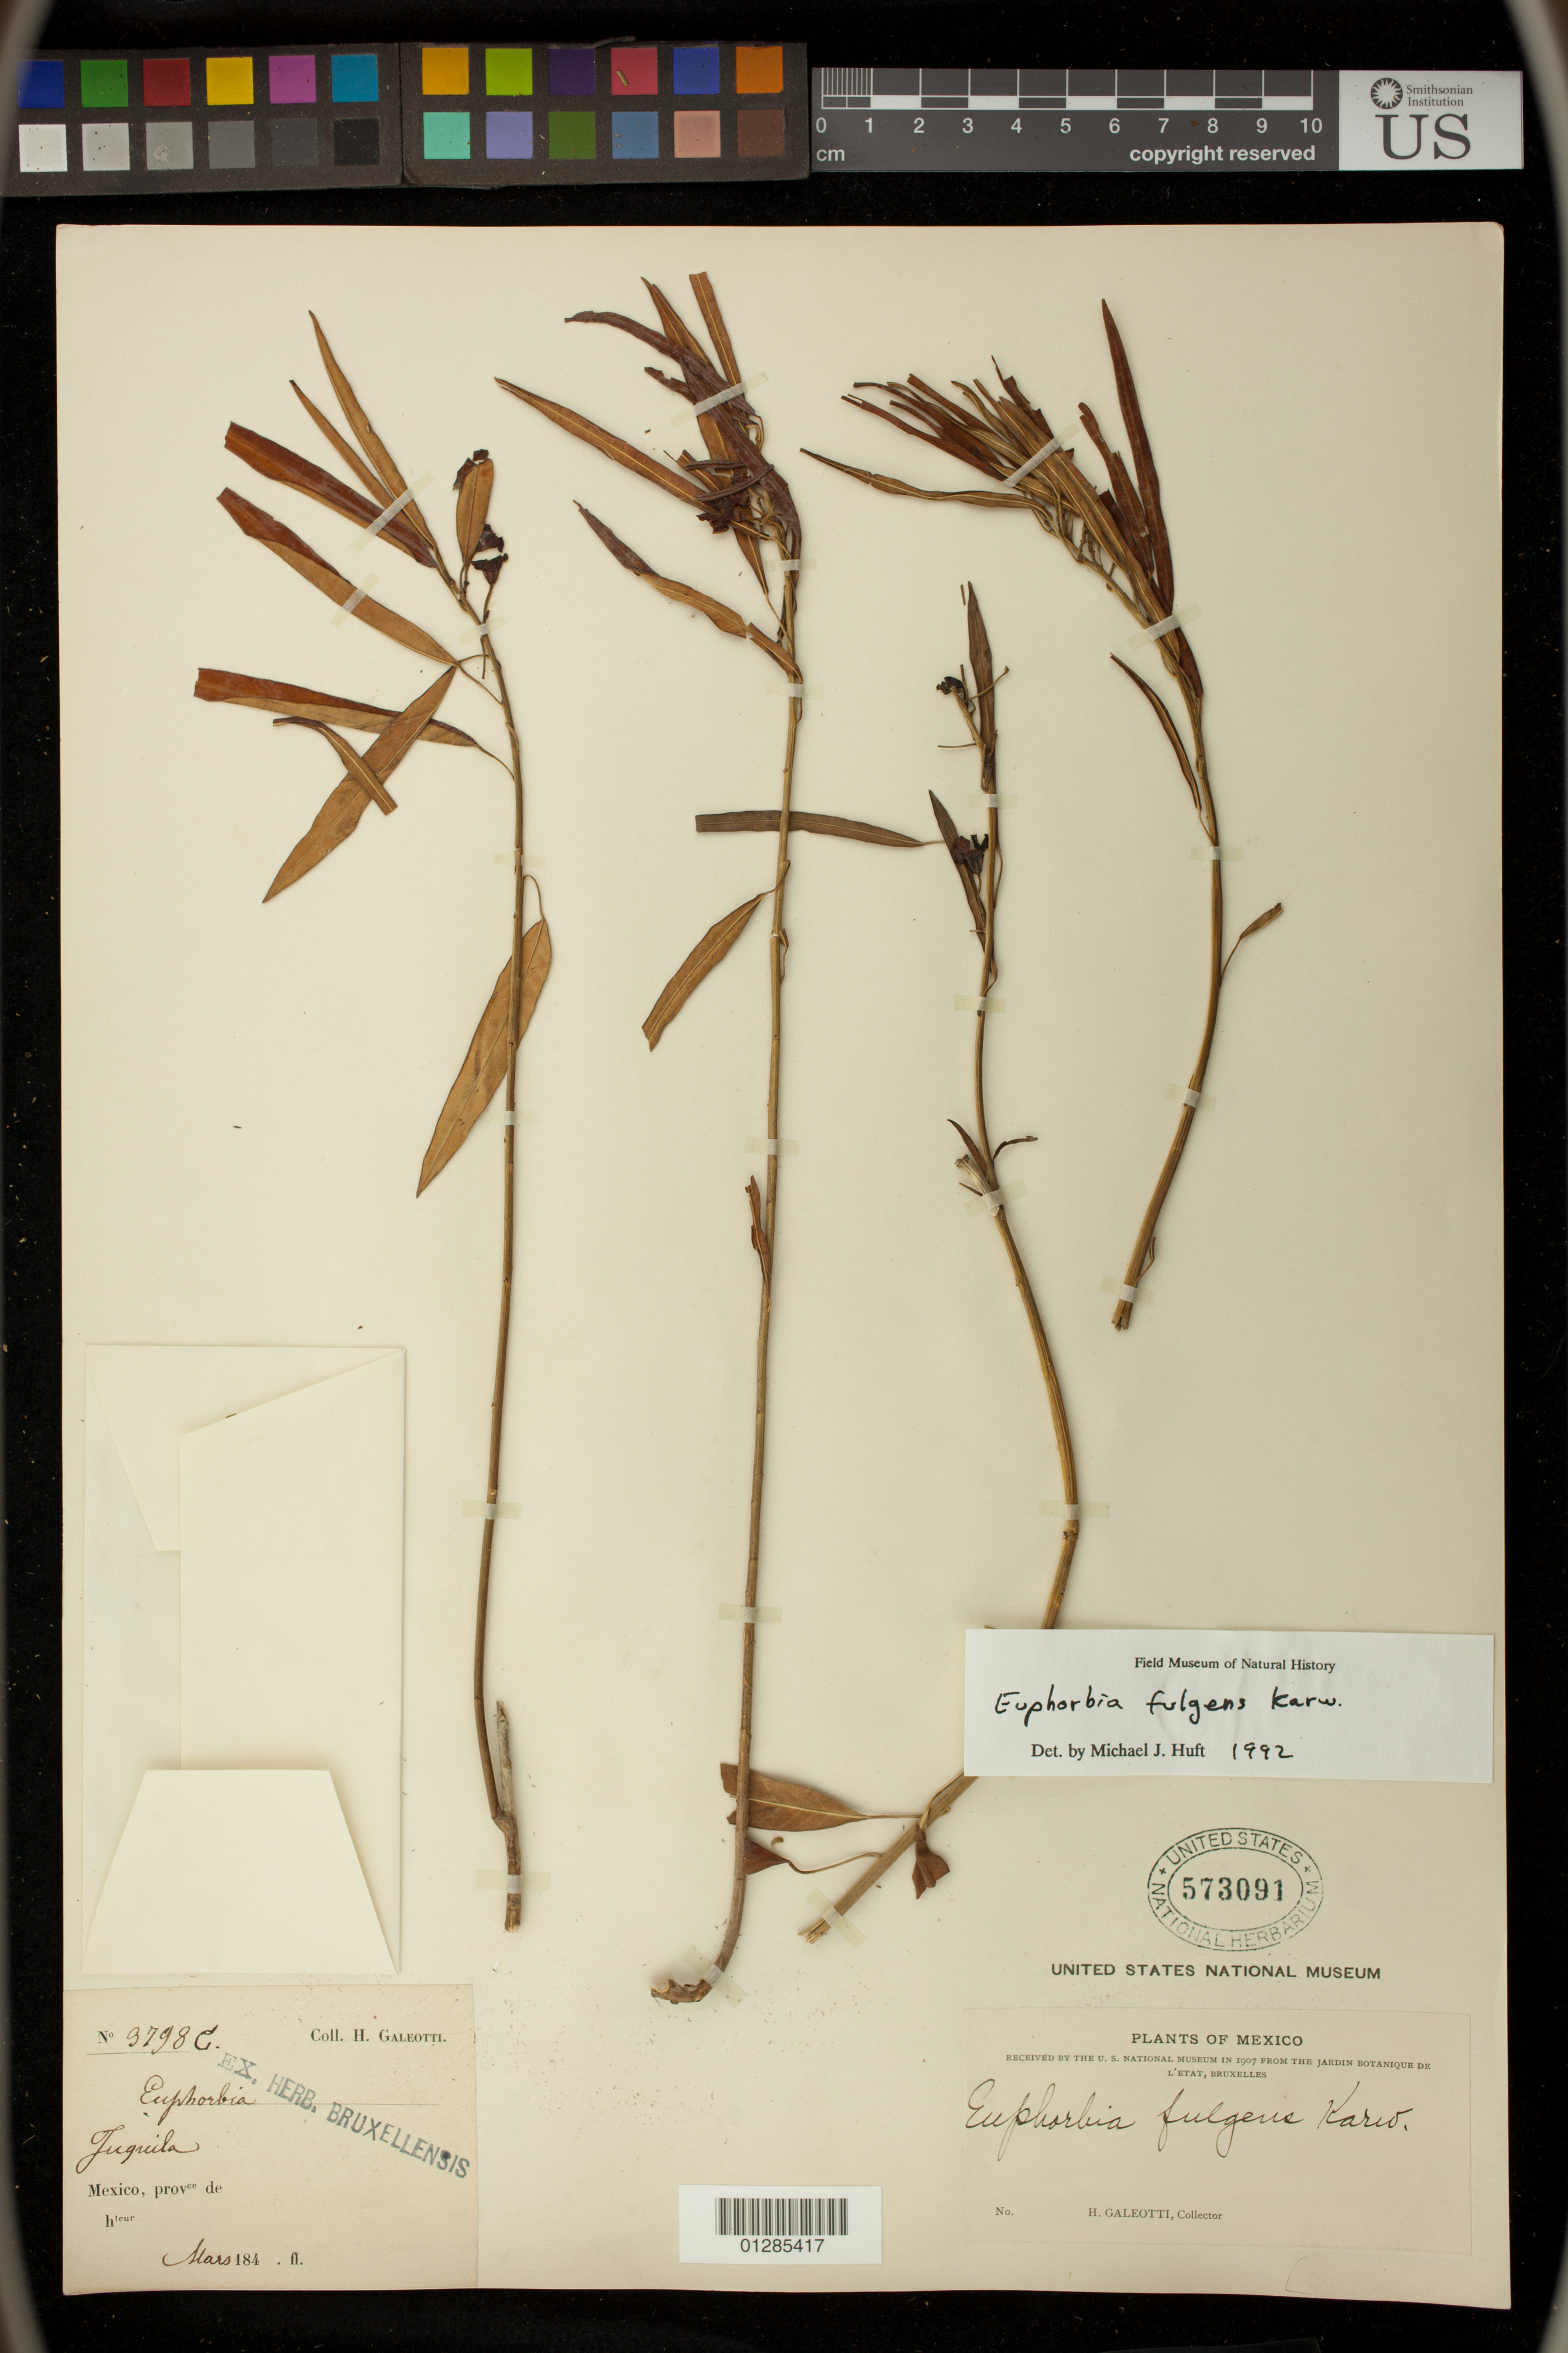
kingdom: Plantae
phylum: Tracheophyta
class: Magnoliopsida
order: Malpighiales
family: Euphorbiaceae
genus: Euphorbia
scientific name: Euphorbia fulgens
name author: Karw. ex Klotzsch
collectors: H. G. Galeotti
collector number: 3798C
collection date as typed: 184--03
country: Mexico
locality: Fuguila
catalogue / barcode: US 573091